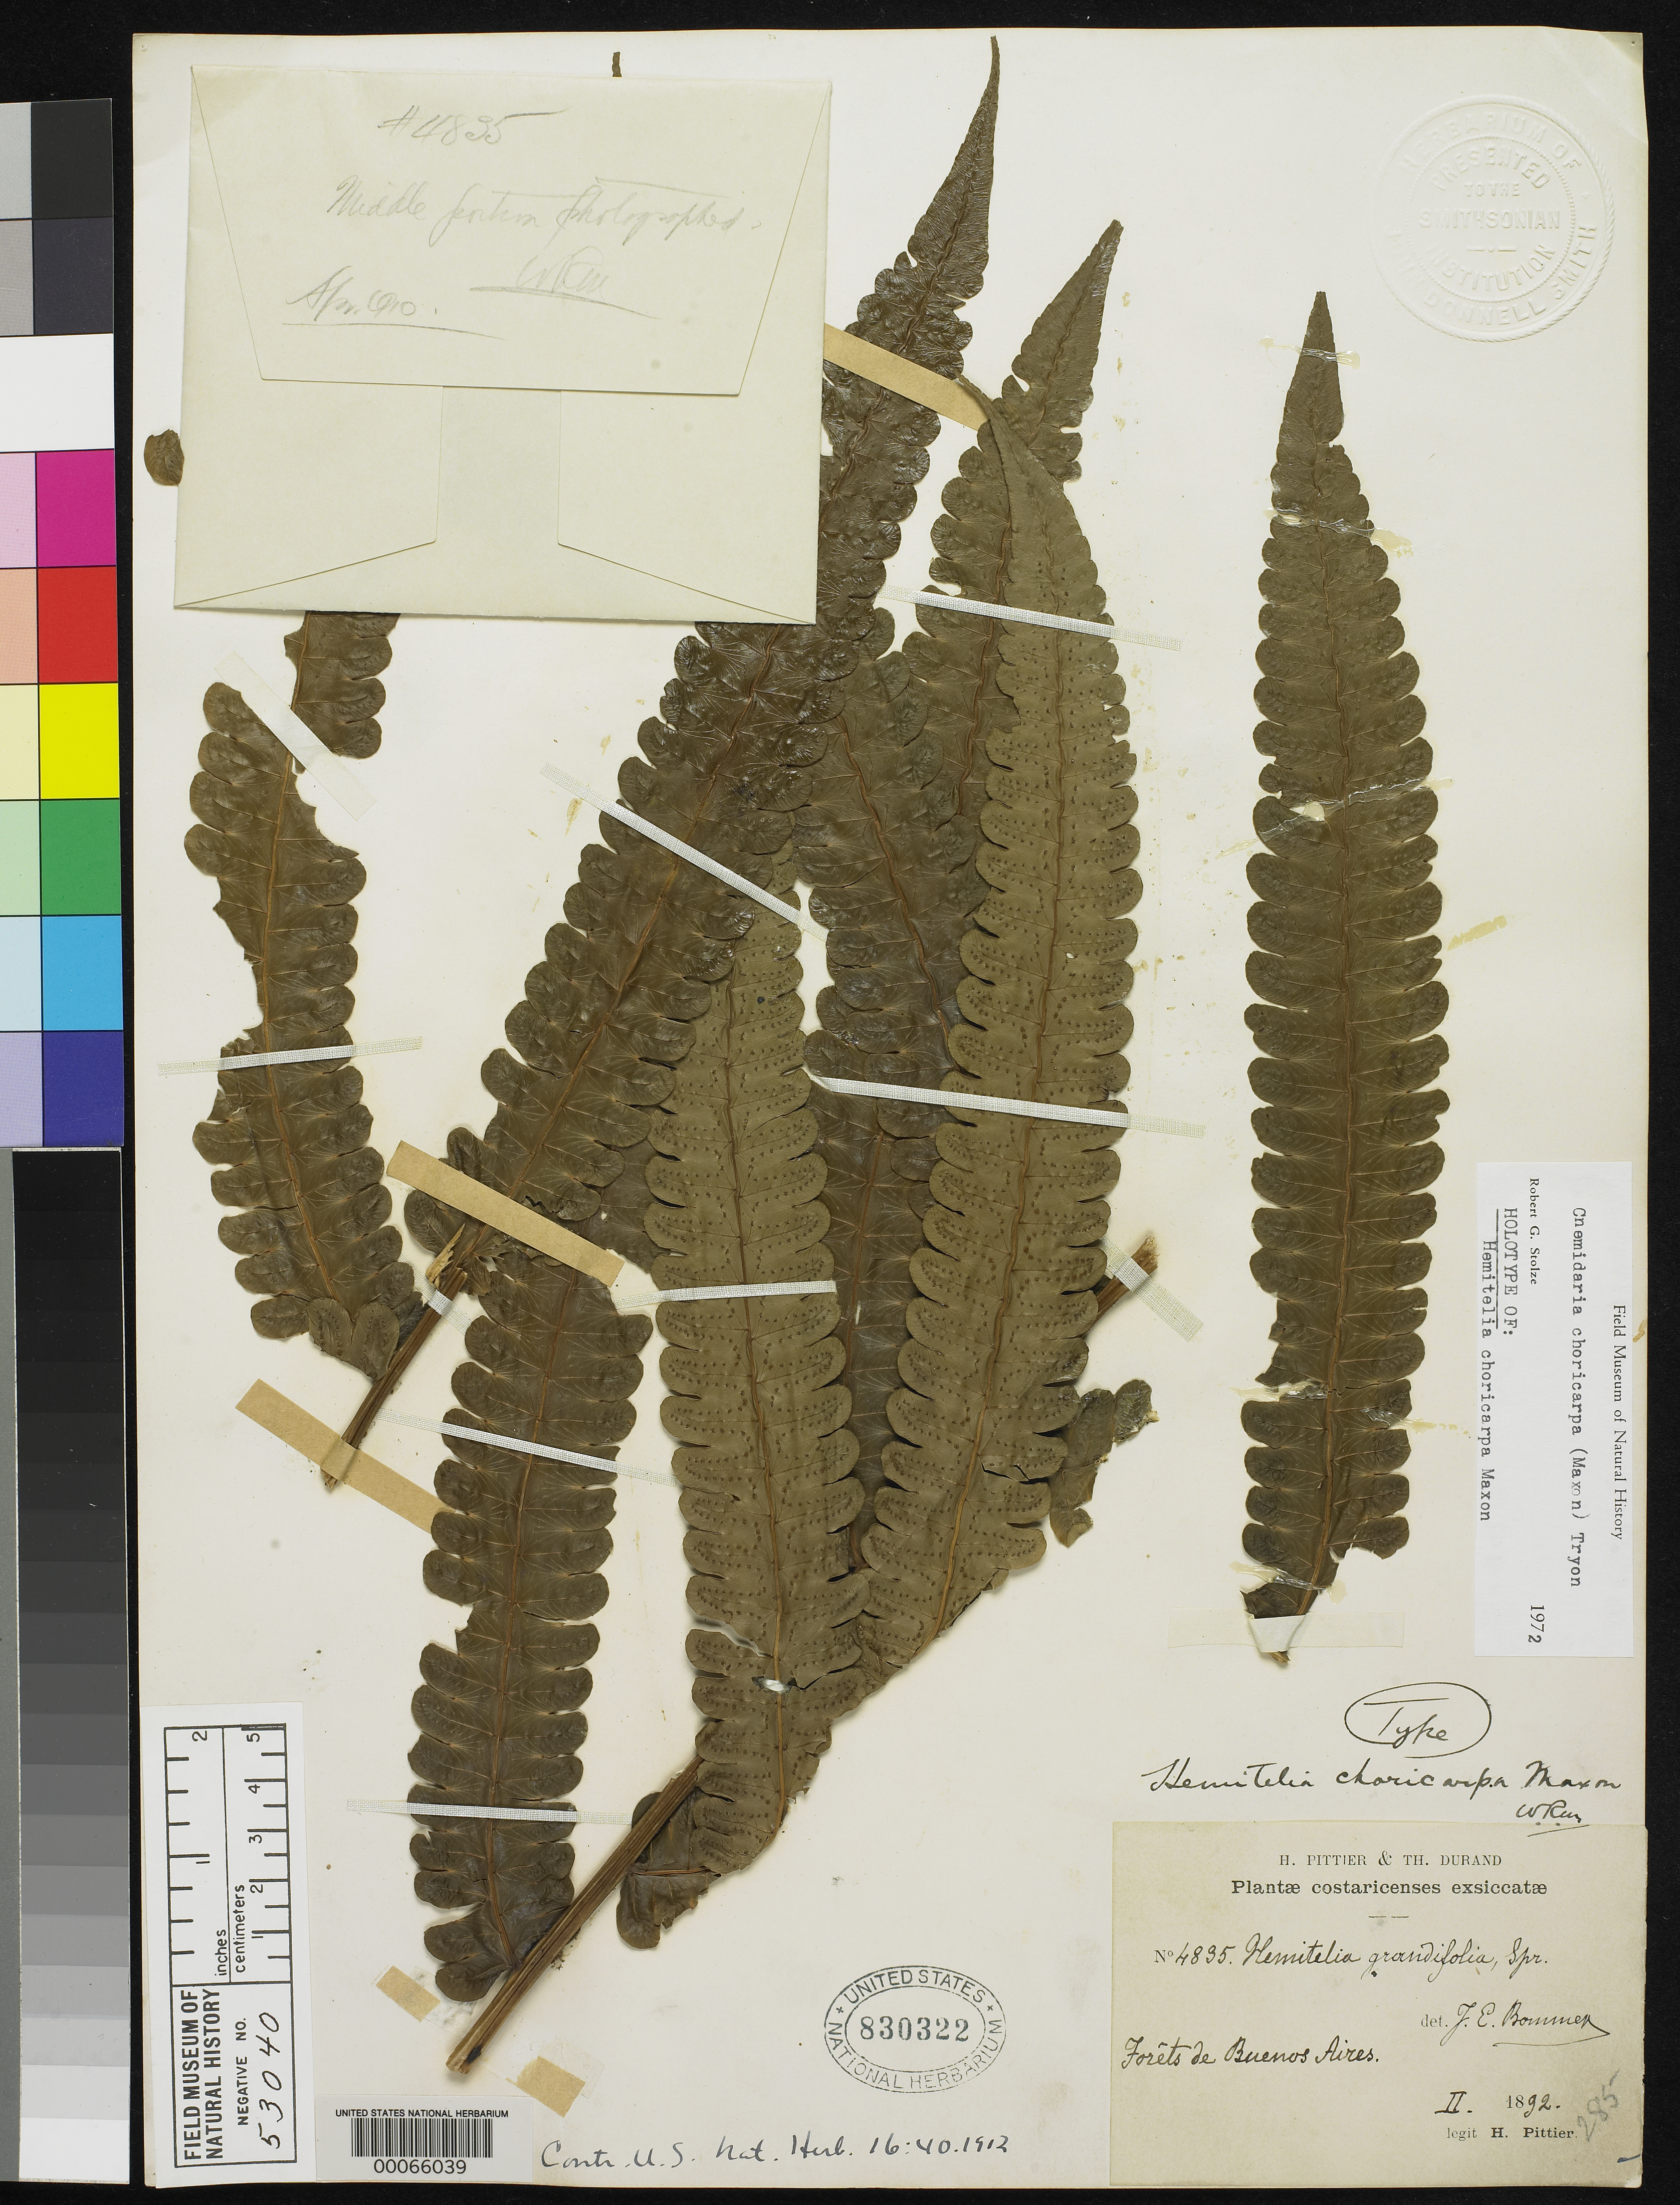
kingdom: Plantae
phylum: Tracheophyta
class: Polypodiopsida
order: Cyatheales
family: Cyatheaceae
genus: Hemitelia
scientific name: Hemitelia choricarpa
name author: Maxon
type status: Holotype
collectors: H. F. Pittier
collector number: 4835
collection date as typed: Feb 1892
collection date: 1892-02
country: Costa Rica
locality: Forets de Buenos Aires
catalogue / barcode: US 830322